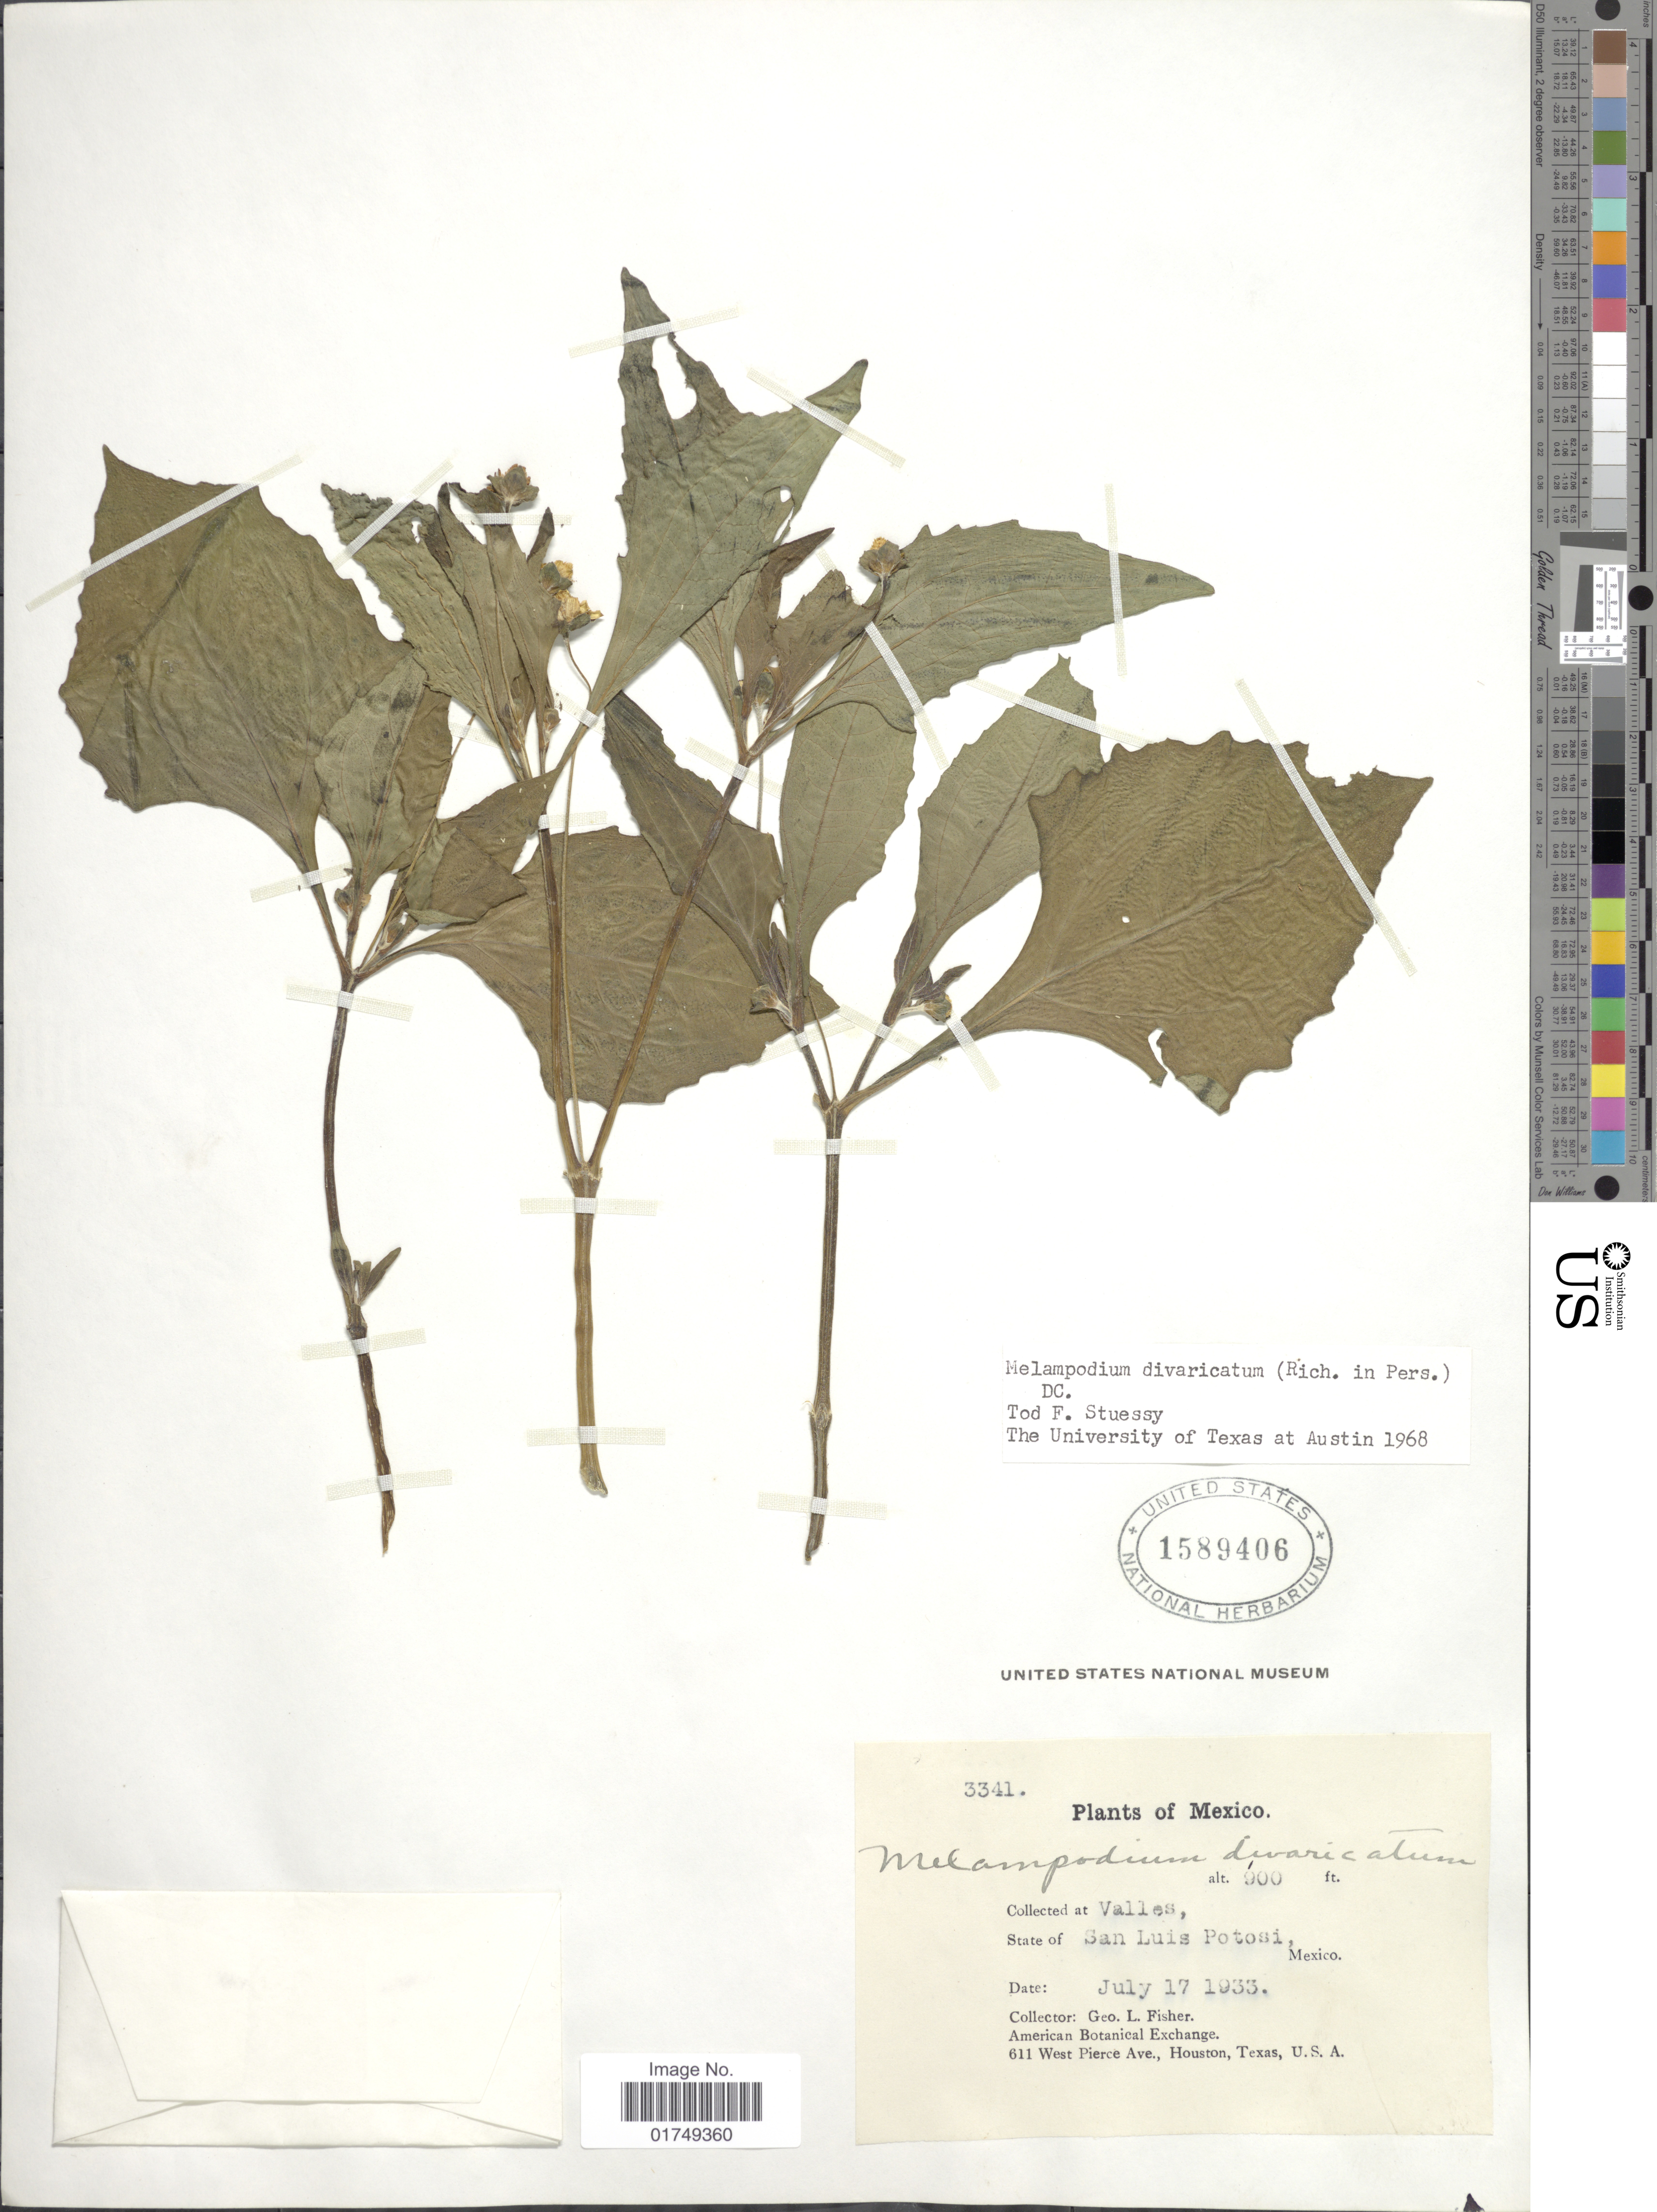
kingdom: Plantae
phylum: Tracheophyta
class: Magnoliopsida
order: Asterales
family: Asteraceae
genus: Melampodium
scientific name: Melampodium divaricatum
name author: (Rich.) DC.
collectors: G. L. Fisher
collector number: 3341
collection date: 1933-07-17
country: Mexico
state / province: San Luis Potosí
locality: Valles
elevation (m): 274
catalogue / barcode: US 1589406